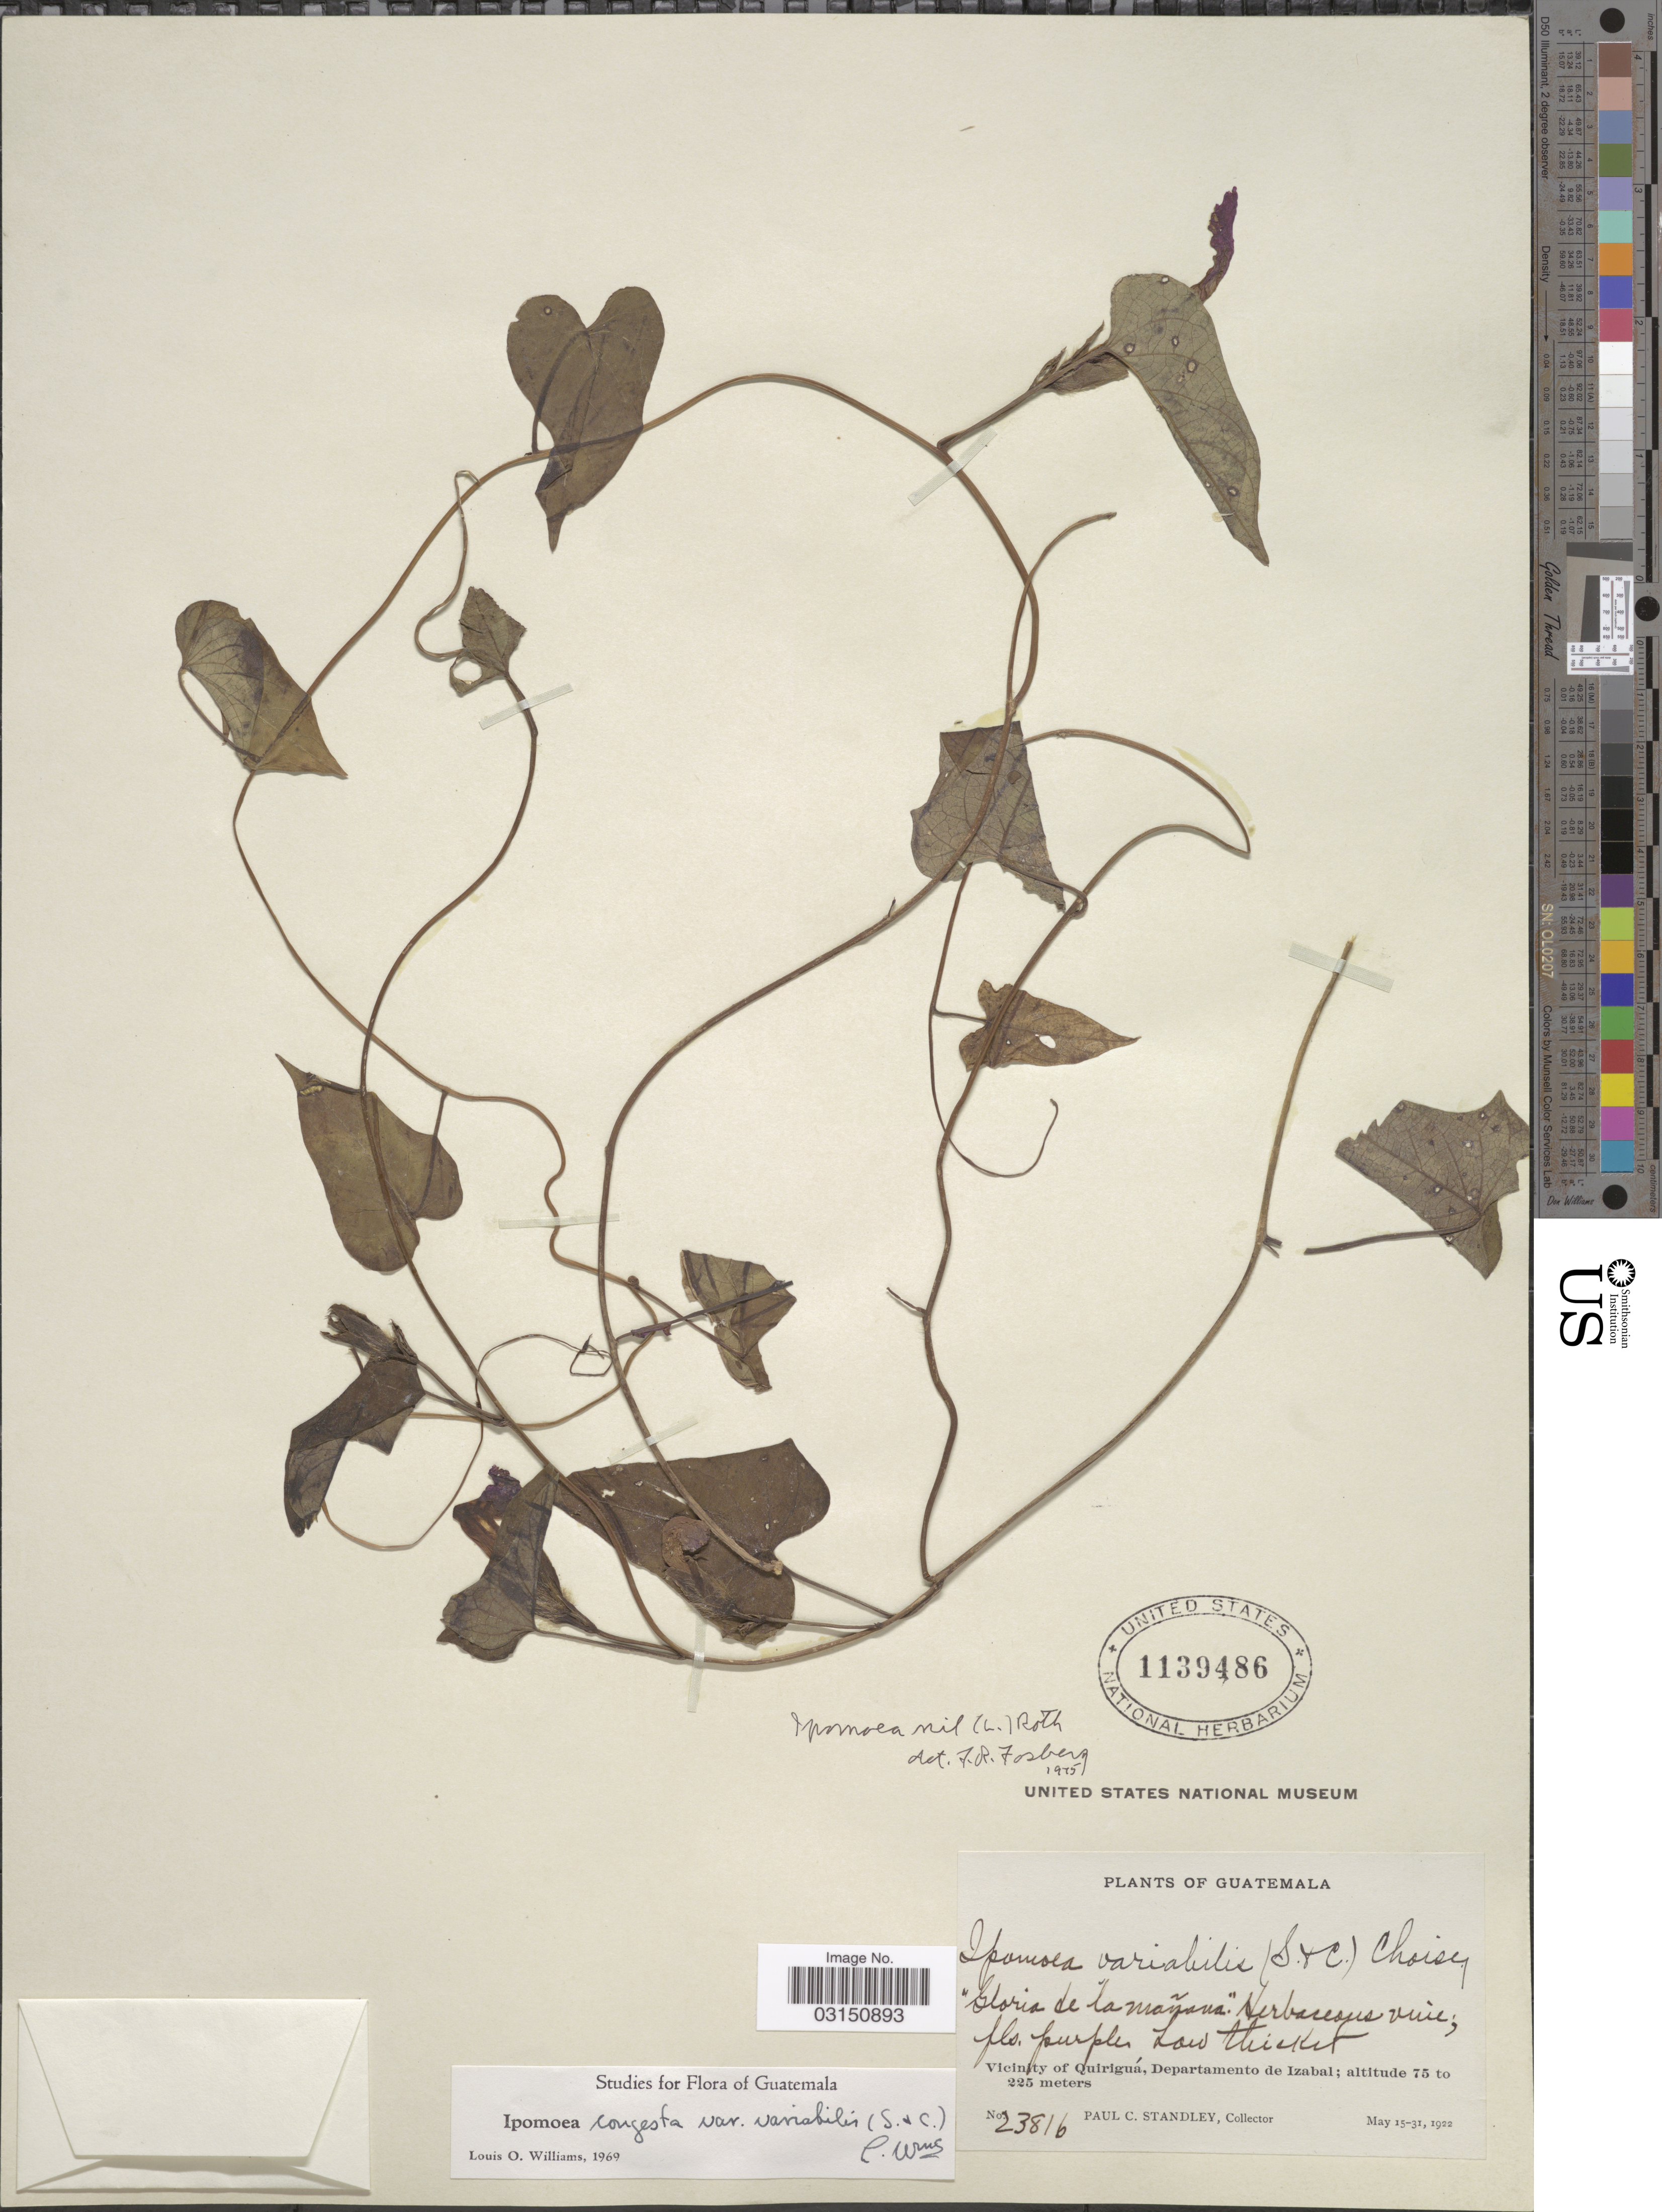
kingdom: Plantae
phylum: Tracheophyta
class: Magnoliopsida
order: Solanales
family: Convolvulaceae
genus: Ipomoea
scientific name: Ipomoea nil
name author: (L.) Roth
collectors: P. C. Standley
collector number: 23816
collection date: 1922-05-15/1922-05-31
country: Guatemala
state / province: Izabal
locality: Vicinity of Quiriguá, Departamento de Izabal.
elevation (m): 75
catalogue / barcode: US 1139486